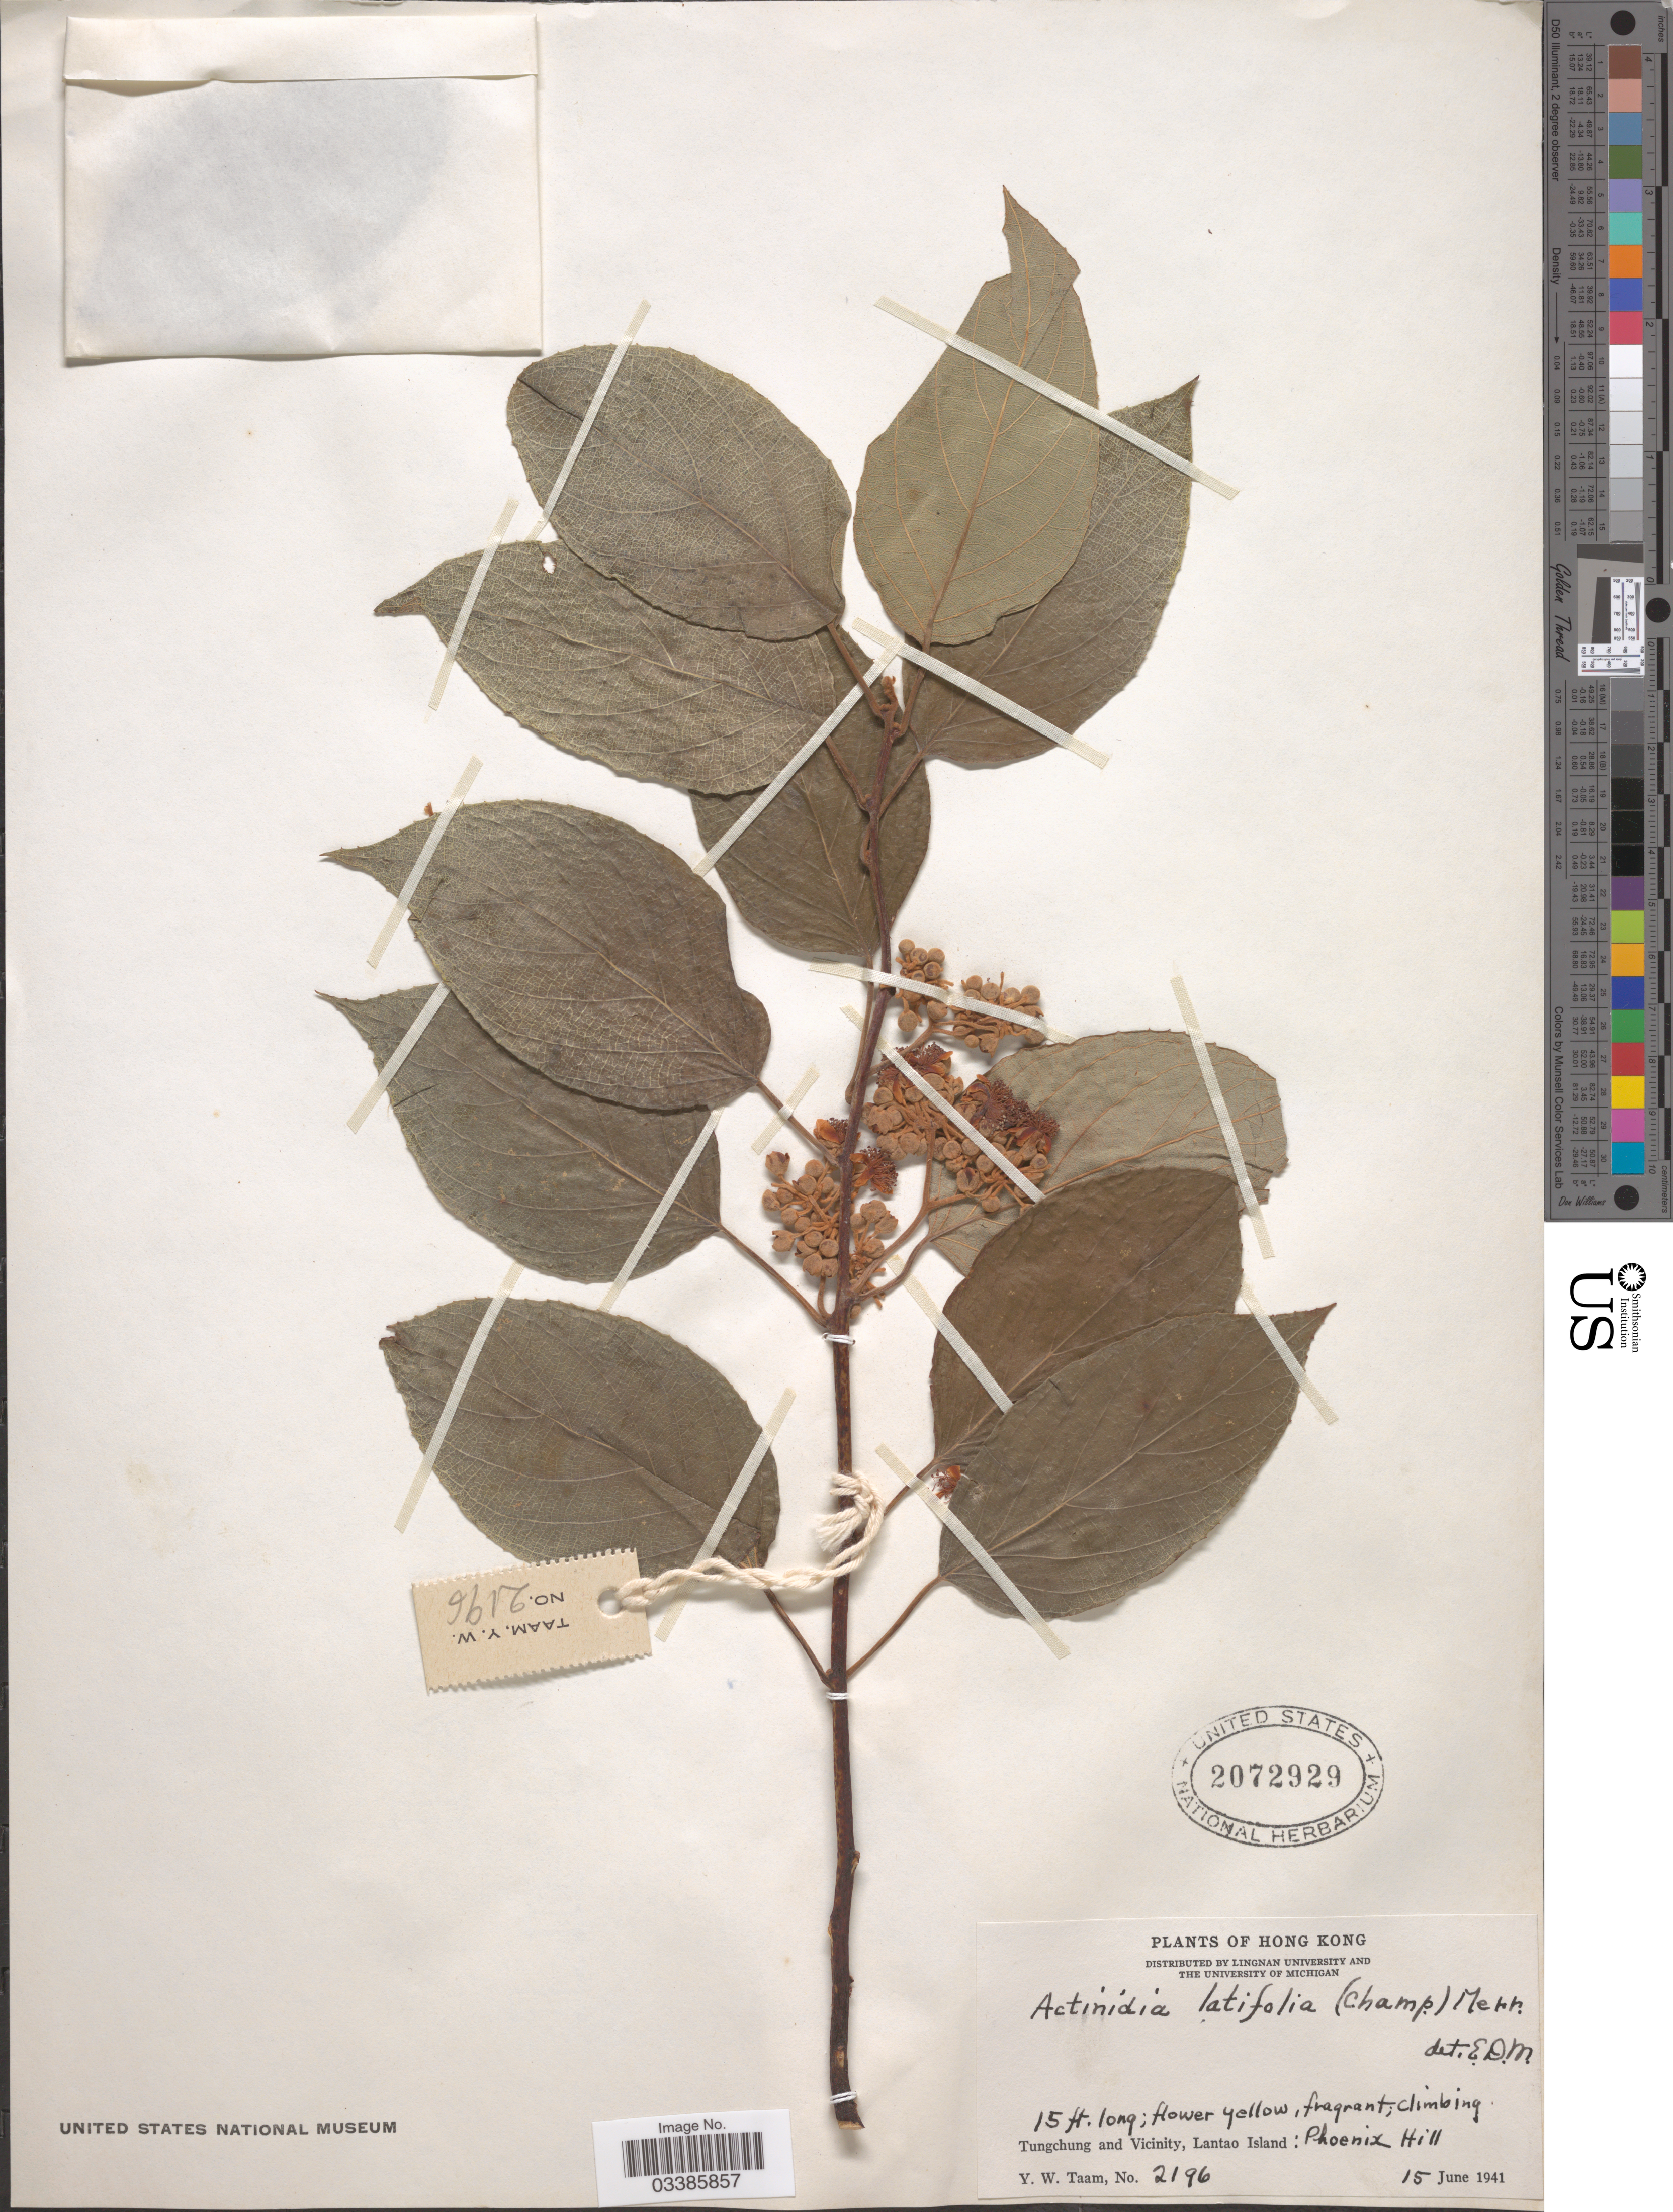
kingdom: Plantae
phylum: Tracheophyta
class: Magnoliopsida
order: Ericales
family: Actinidiaceae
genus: Actinidia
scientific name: Actinidia latifolia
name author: (Gardner & Champ.) Merr.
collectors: Y. W. Taam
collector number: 2196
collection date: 1941-06-15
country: China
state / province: Hong Kong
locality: Tungchung and Vicinity, Lantao Island: Phoenix Hill.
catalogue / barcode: US 2072929